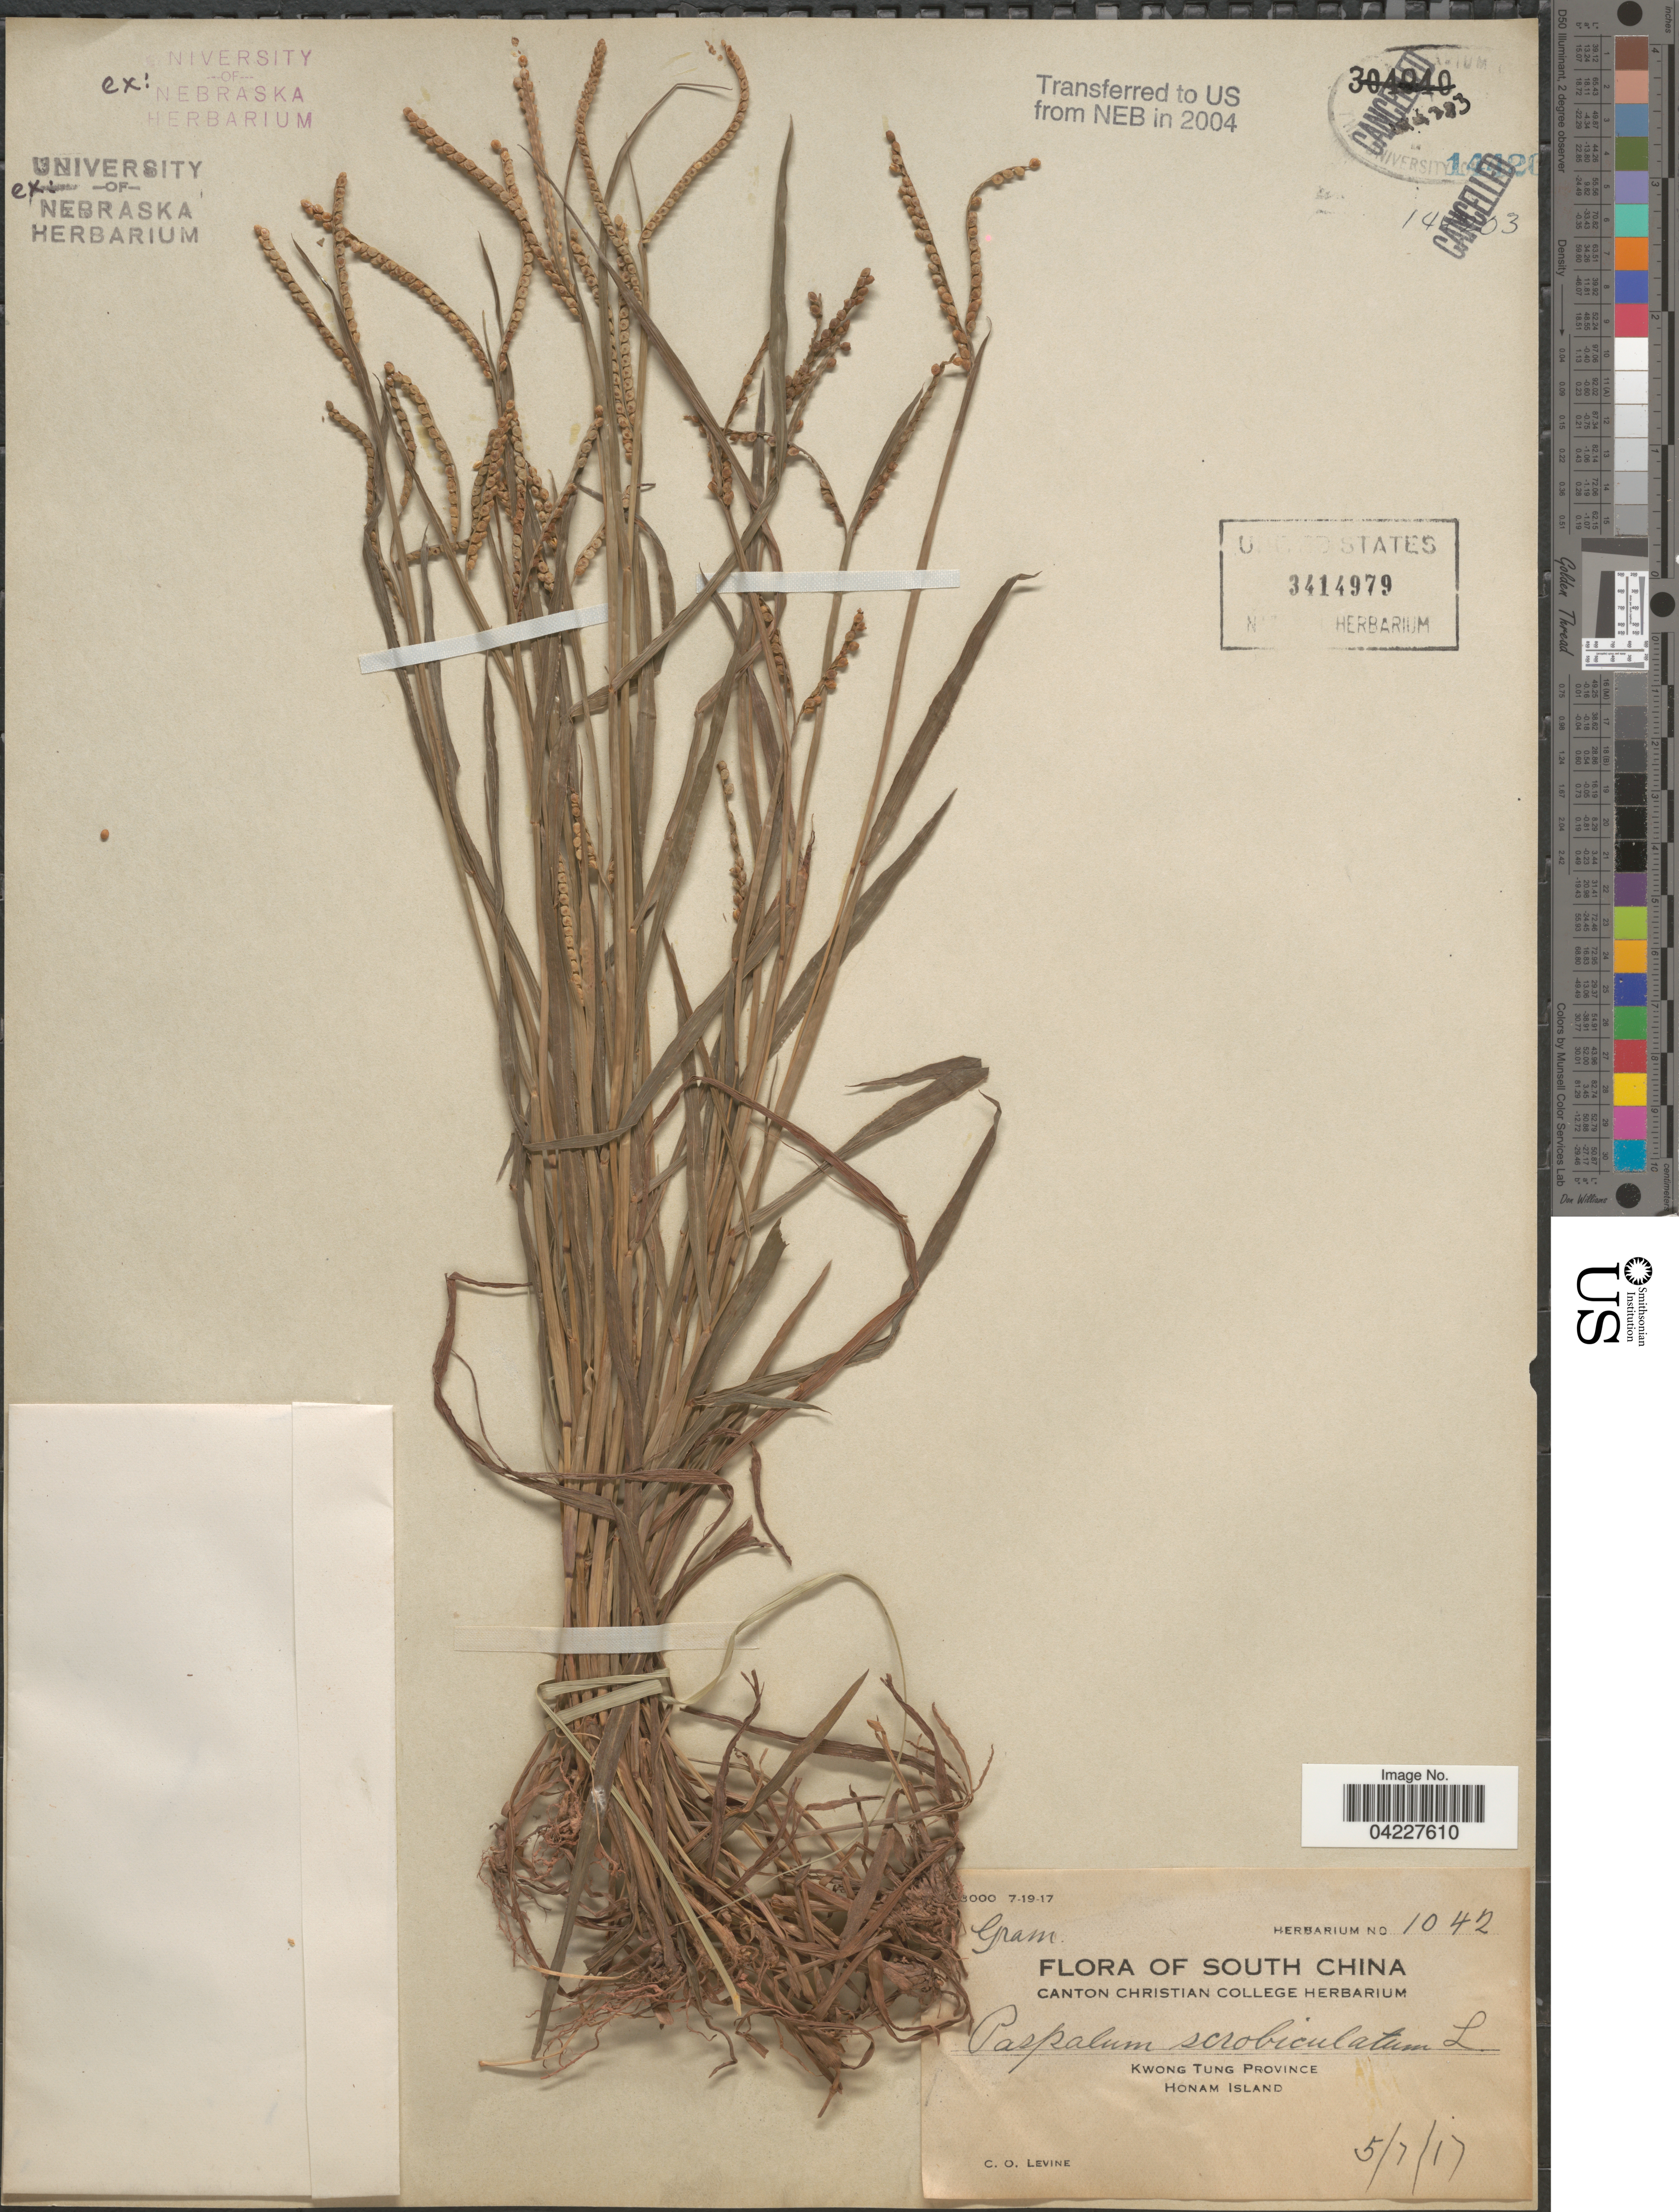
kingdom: Plantae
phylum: Tracheophyta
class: Liliopsida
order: Poales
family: Poaceae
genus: Paspalum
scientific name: Paspalum scrobiculatum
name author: L.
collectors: C. O. Levine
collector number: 1042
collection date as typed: Transcribed d/m/y: 5/7/17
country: China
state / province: Guangdong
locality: Kwong Tung Province. Honam Island.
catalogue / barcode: US 3414979